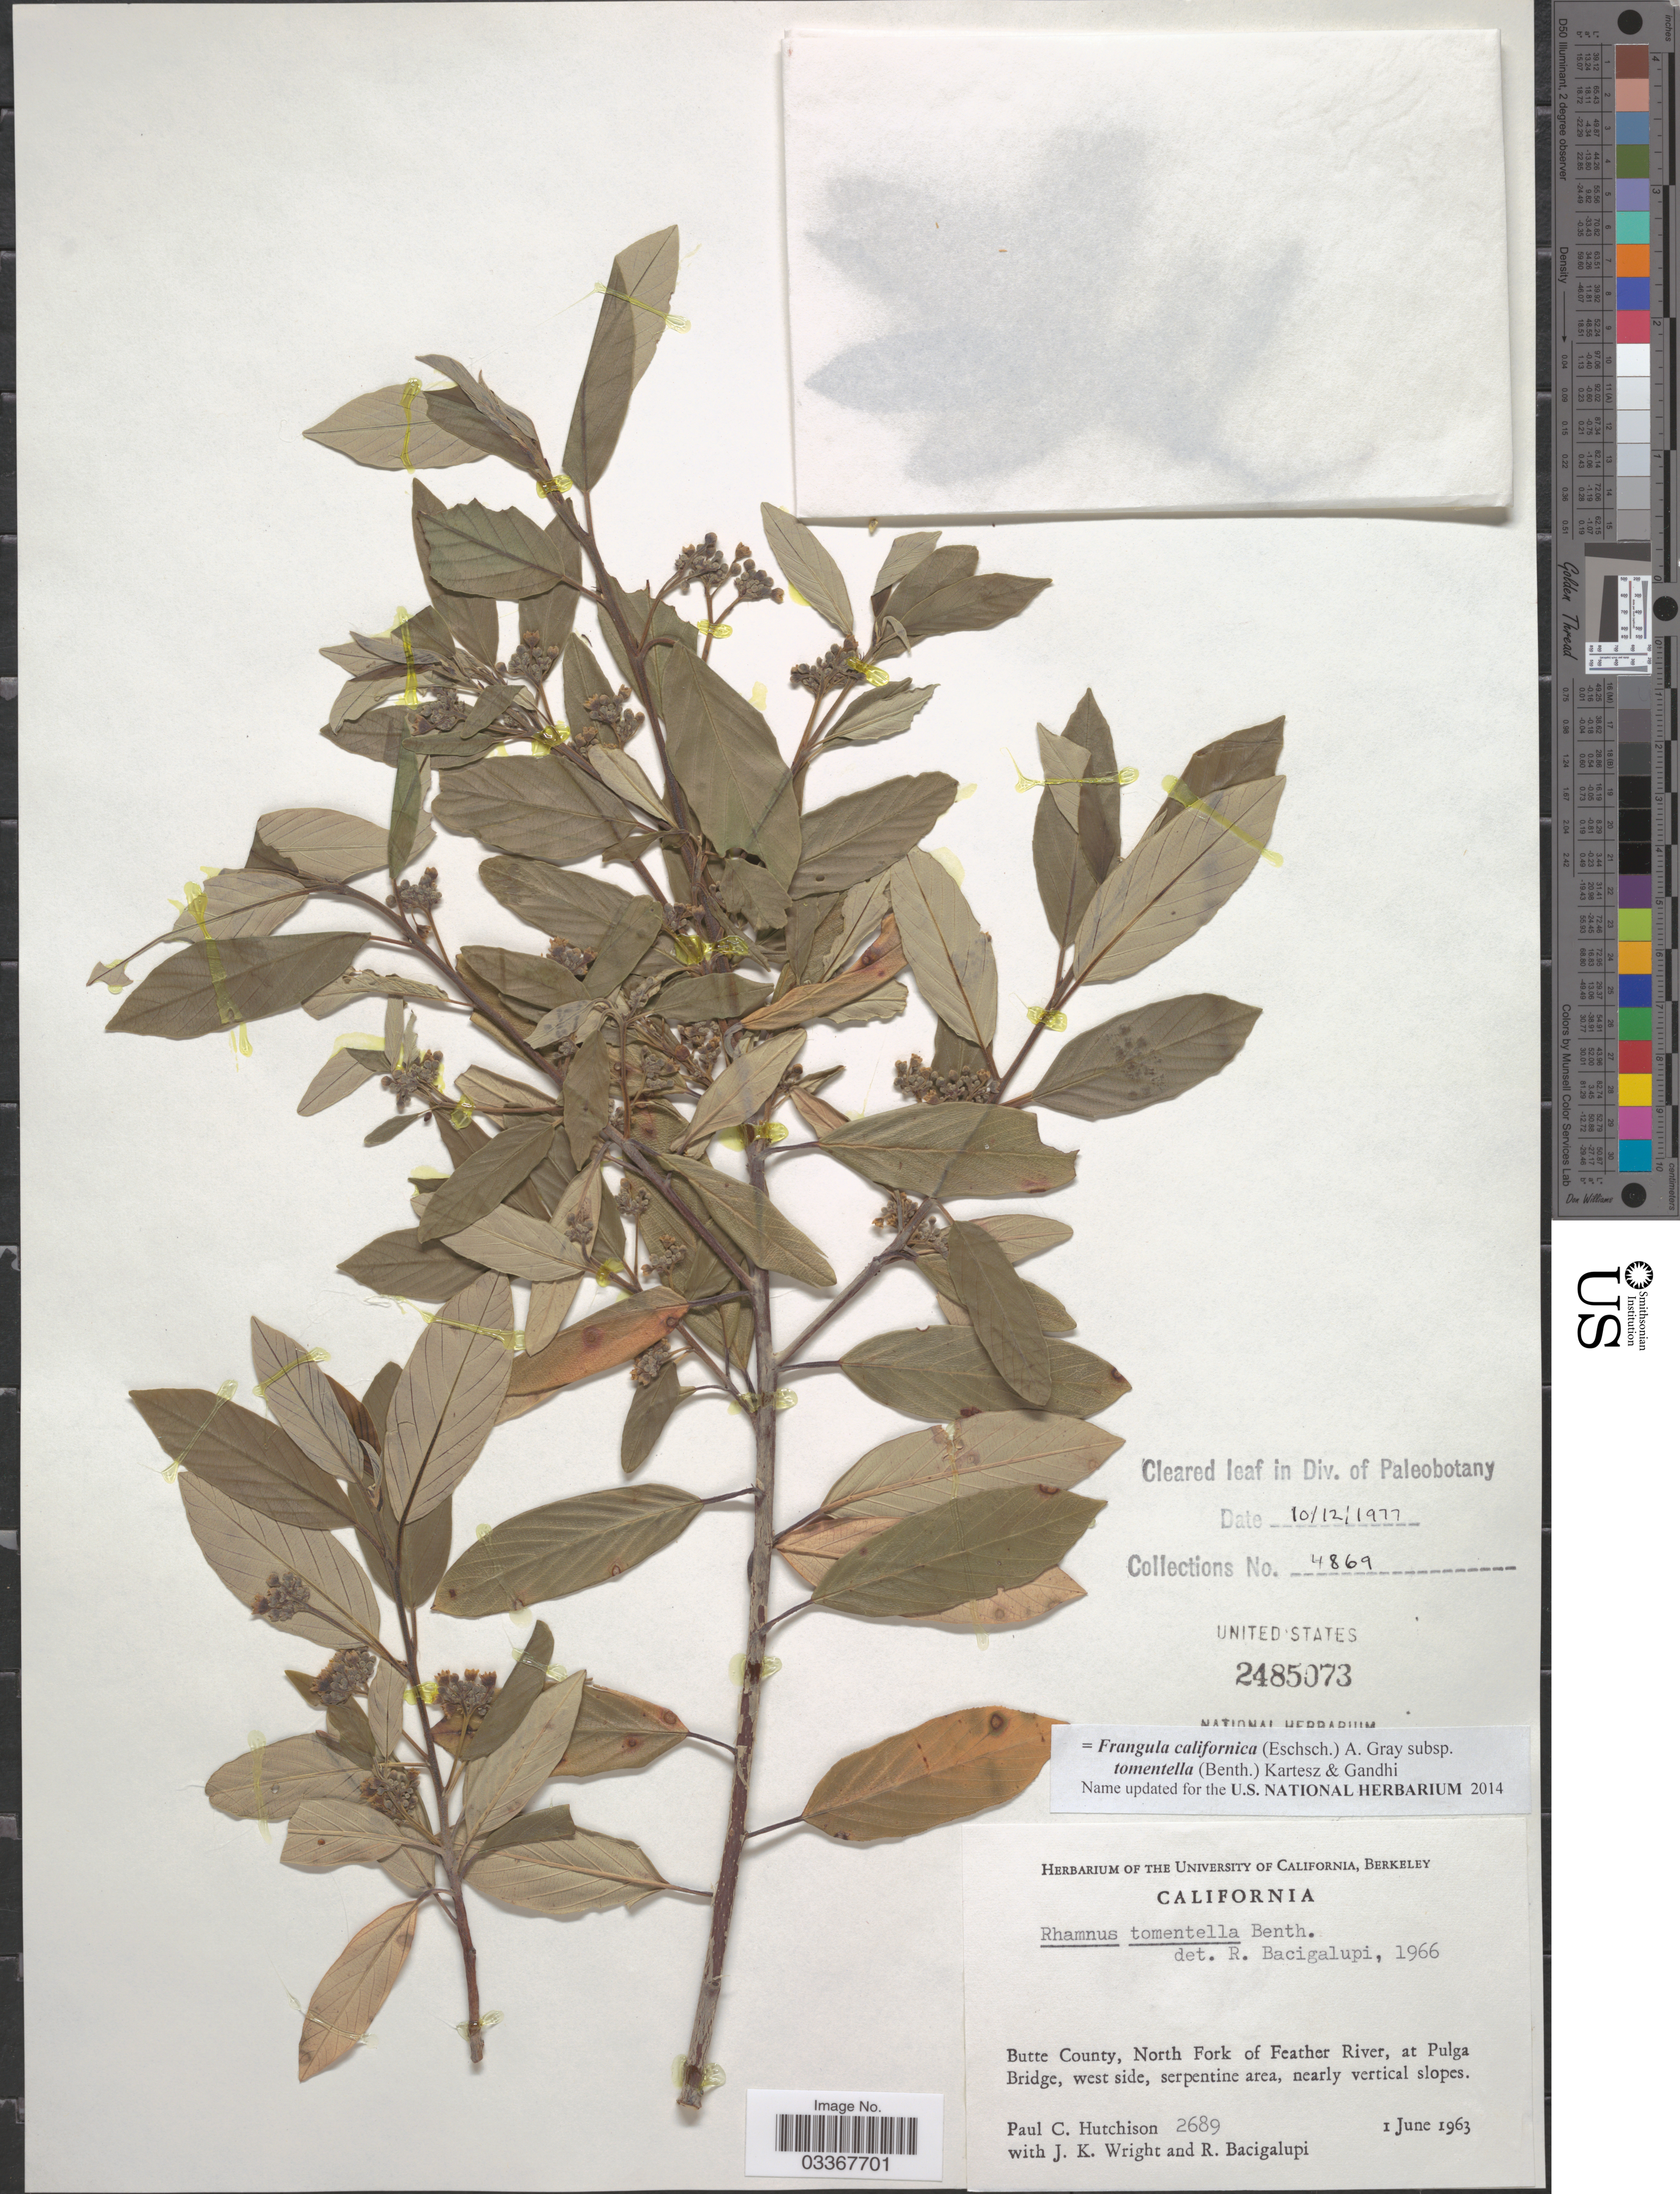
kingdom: Plantae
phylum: Tracheophyta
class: Magnoliopsida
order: Rosales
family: Rhamnaceae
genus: Frangula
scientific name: Frangula californica subsp. tomentella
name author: (Benth.) Kartesz & Gandhi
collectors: P. C. Hutchison, J. K. Wright & R. Bacigalupi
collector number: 2689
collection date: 1963-06-01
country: United States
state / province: California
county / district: Butte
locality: Butte County, North Fork of Feather River, at Pulga Bridge, west side, serpentine area, nearly vertical slopes.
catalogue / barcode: US 2485073